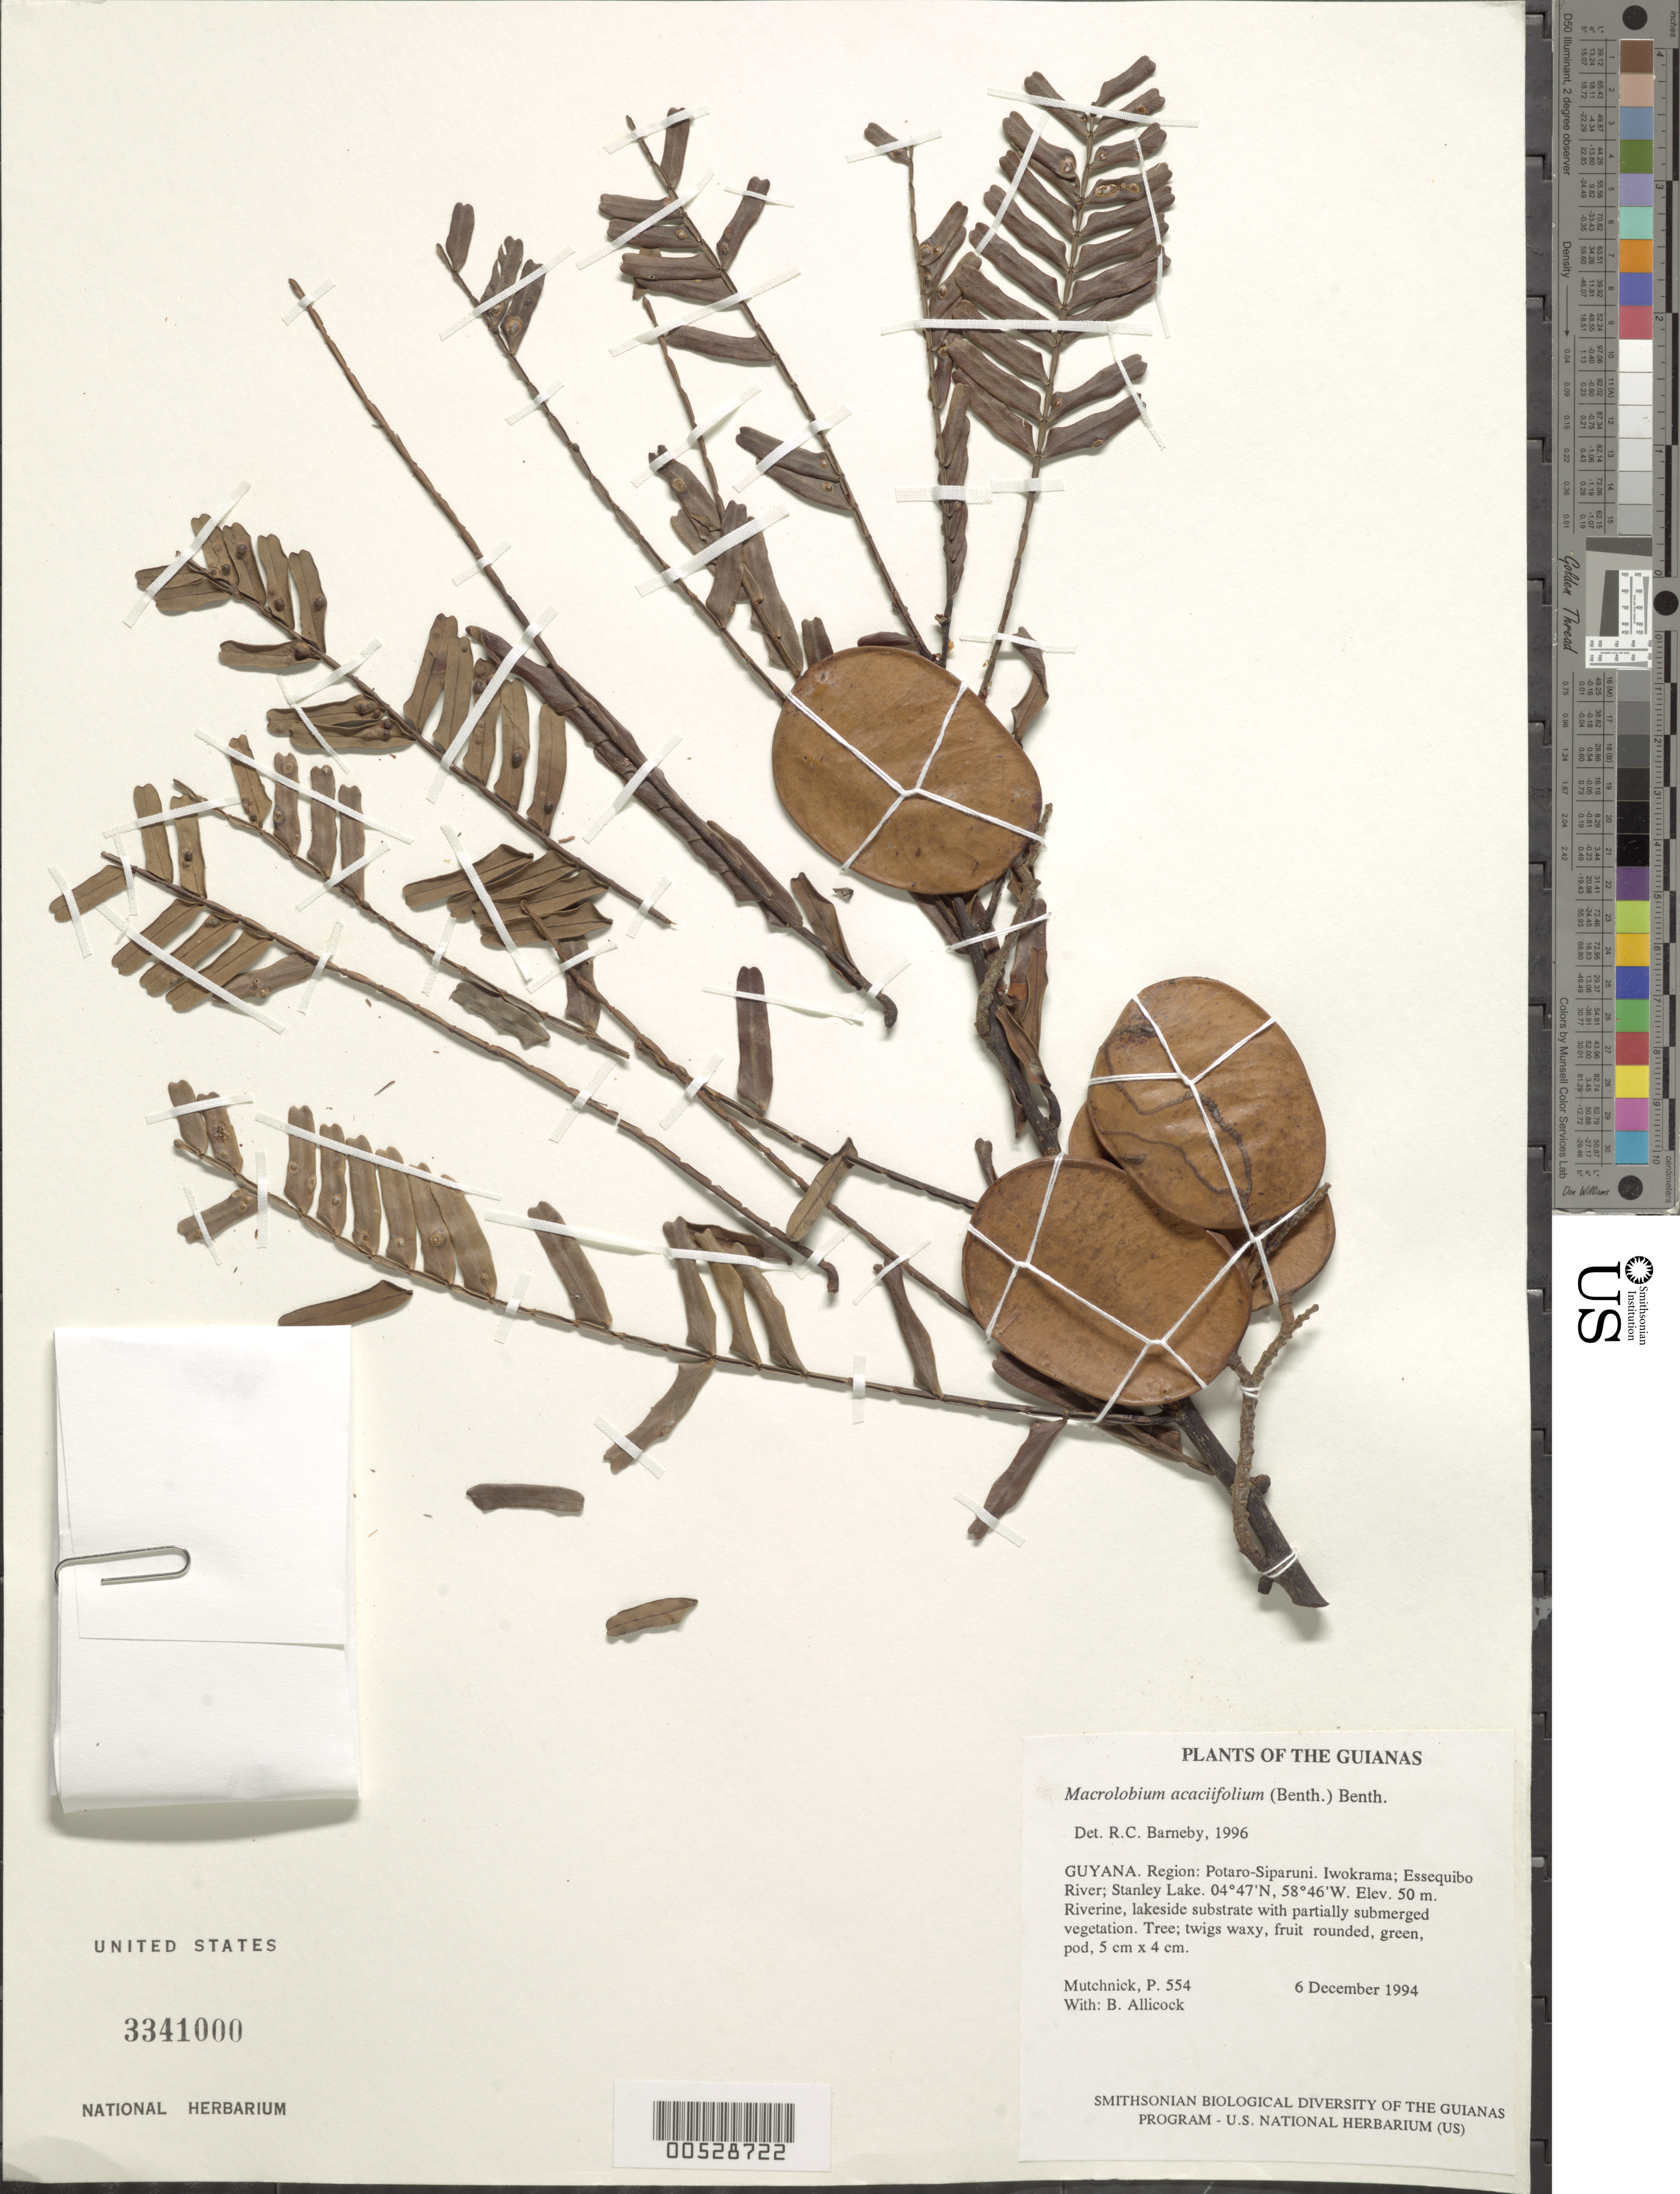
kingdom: Plantae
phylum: Tracheophyta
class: Magnoliopsida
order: Fabales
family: Fabaceae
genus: Macrolobium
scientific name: Macrolobium acaciifolium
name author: (Benth.) Benth.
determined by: Barneby, Rupert C., (NY)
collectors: P. Mutchnick & B. Allicock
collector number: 554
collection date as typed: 6 December 1994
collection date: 1994-12-06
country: Guyana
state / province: Potaro-Siparuni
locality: Iwokrama; Essequibo River; Stanley Lake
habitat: Riverine, lakeside substrate with partially submerged vegetation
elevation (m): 50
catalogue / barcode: US 3341000